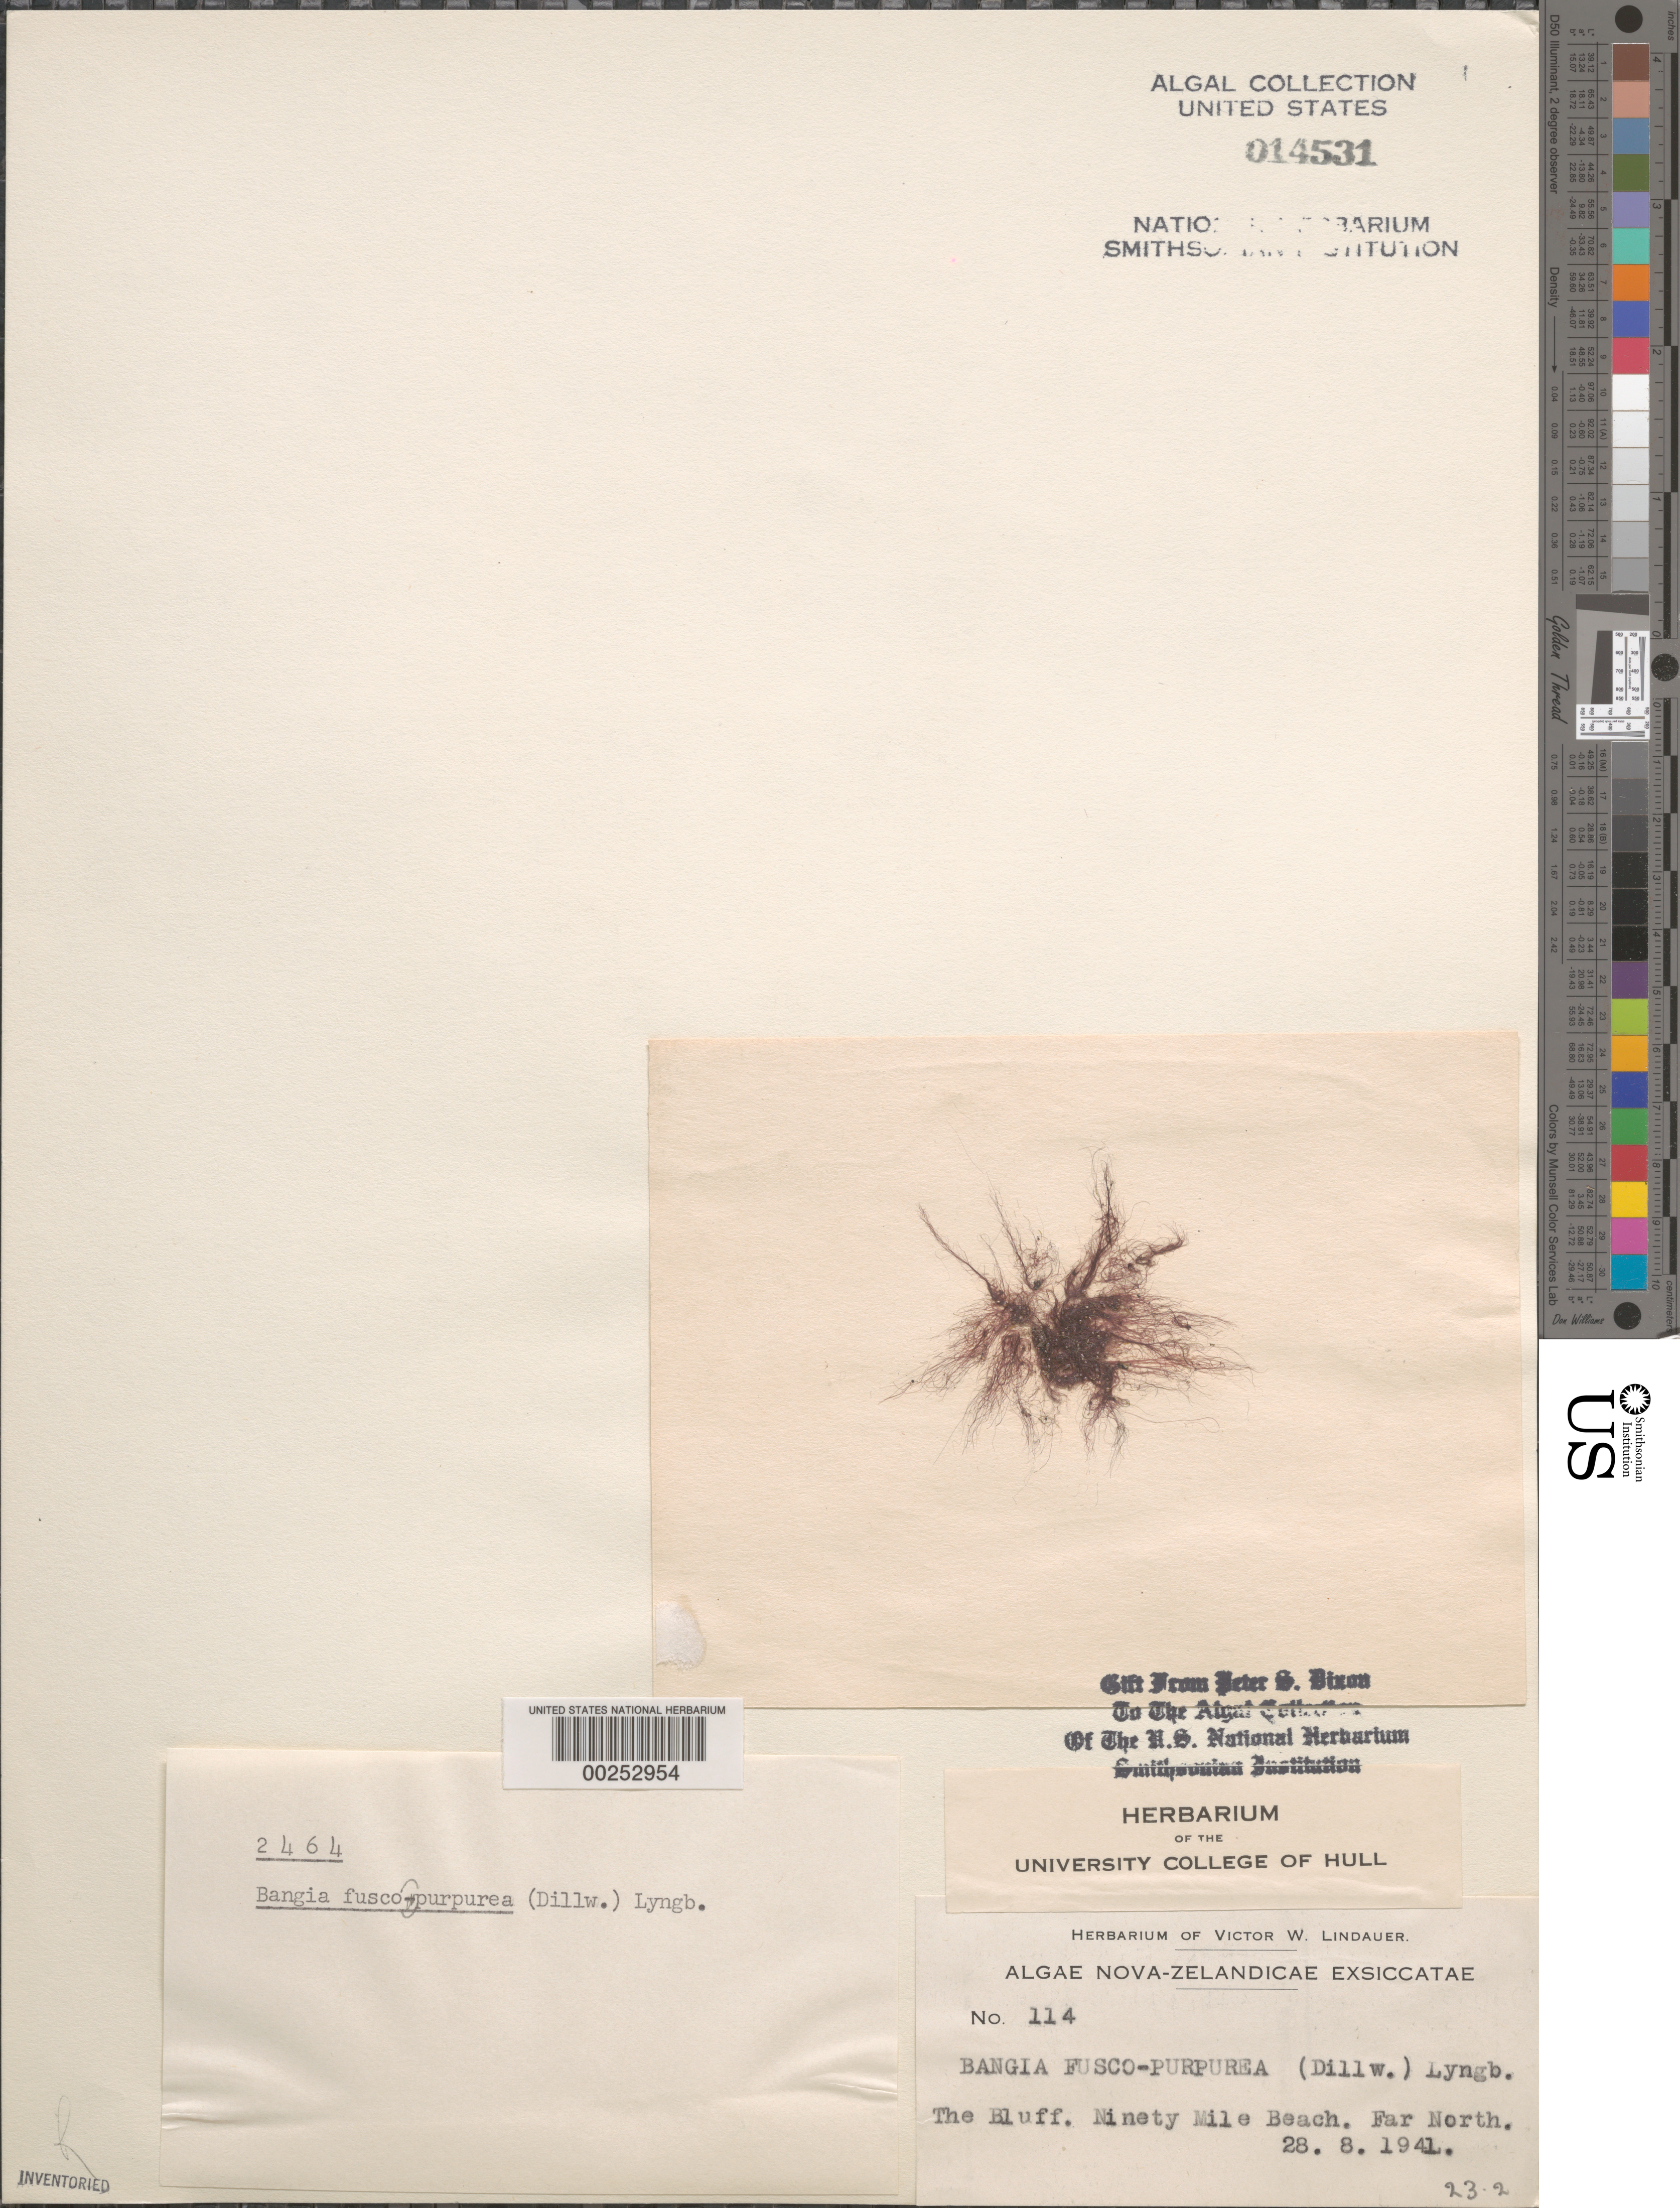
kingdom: Plantae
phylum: Rhodophyta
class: Bangiophyceae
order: Bangiales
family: Bangiaceae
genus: Bangia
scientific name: Bangia fuscopurpurea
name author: (Dillwyn) Lyngb.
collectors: Lindauer, V. W. (herbarium)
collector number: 2464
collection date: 1941-08-28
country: New Zealand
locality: The Bluff. Ninety Mile Beach. Far North.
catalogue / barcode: US 14531